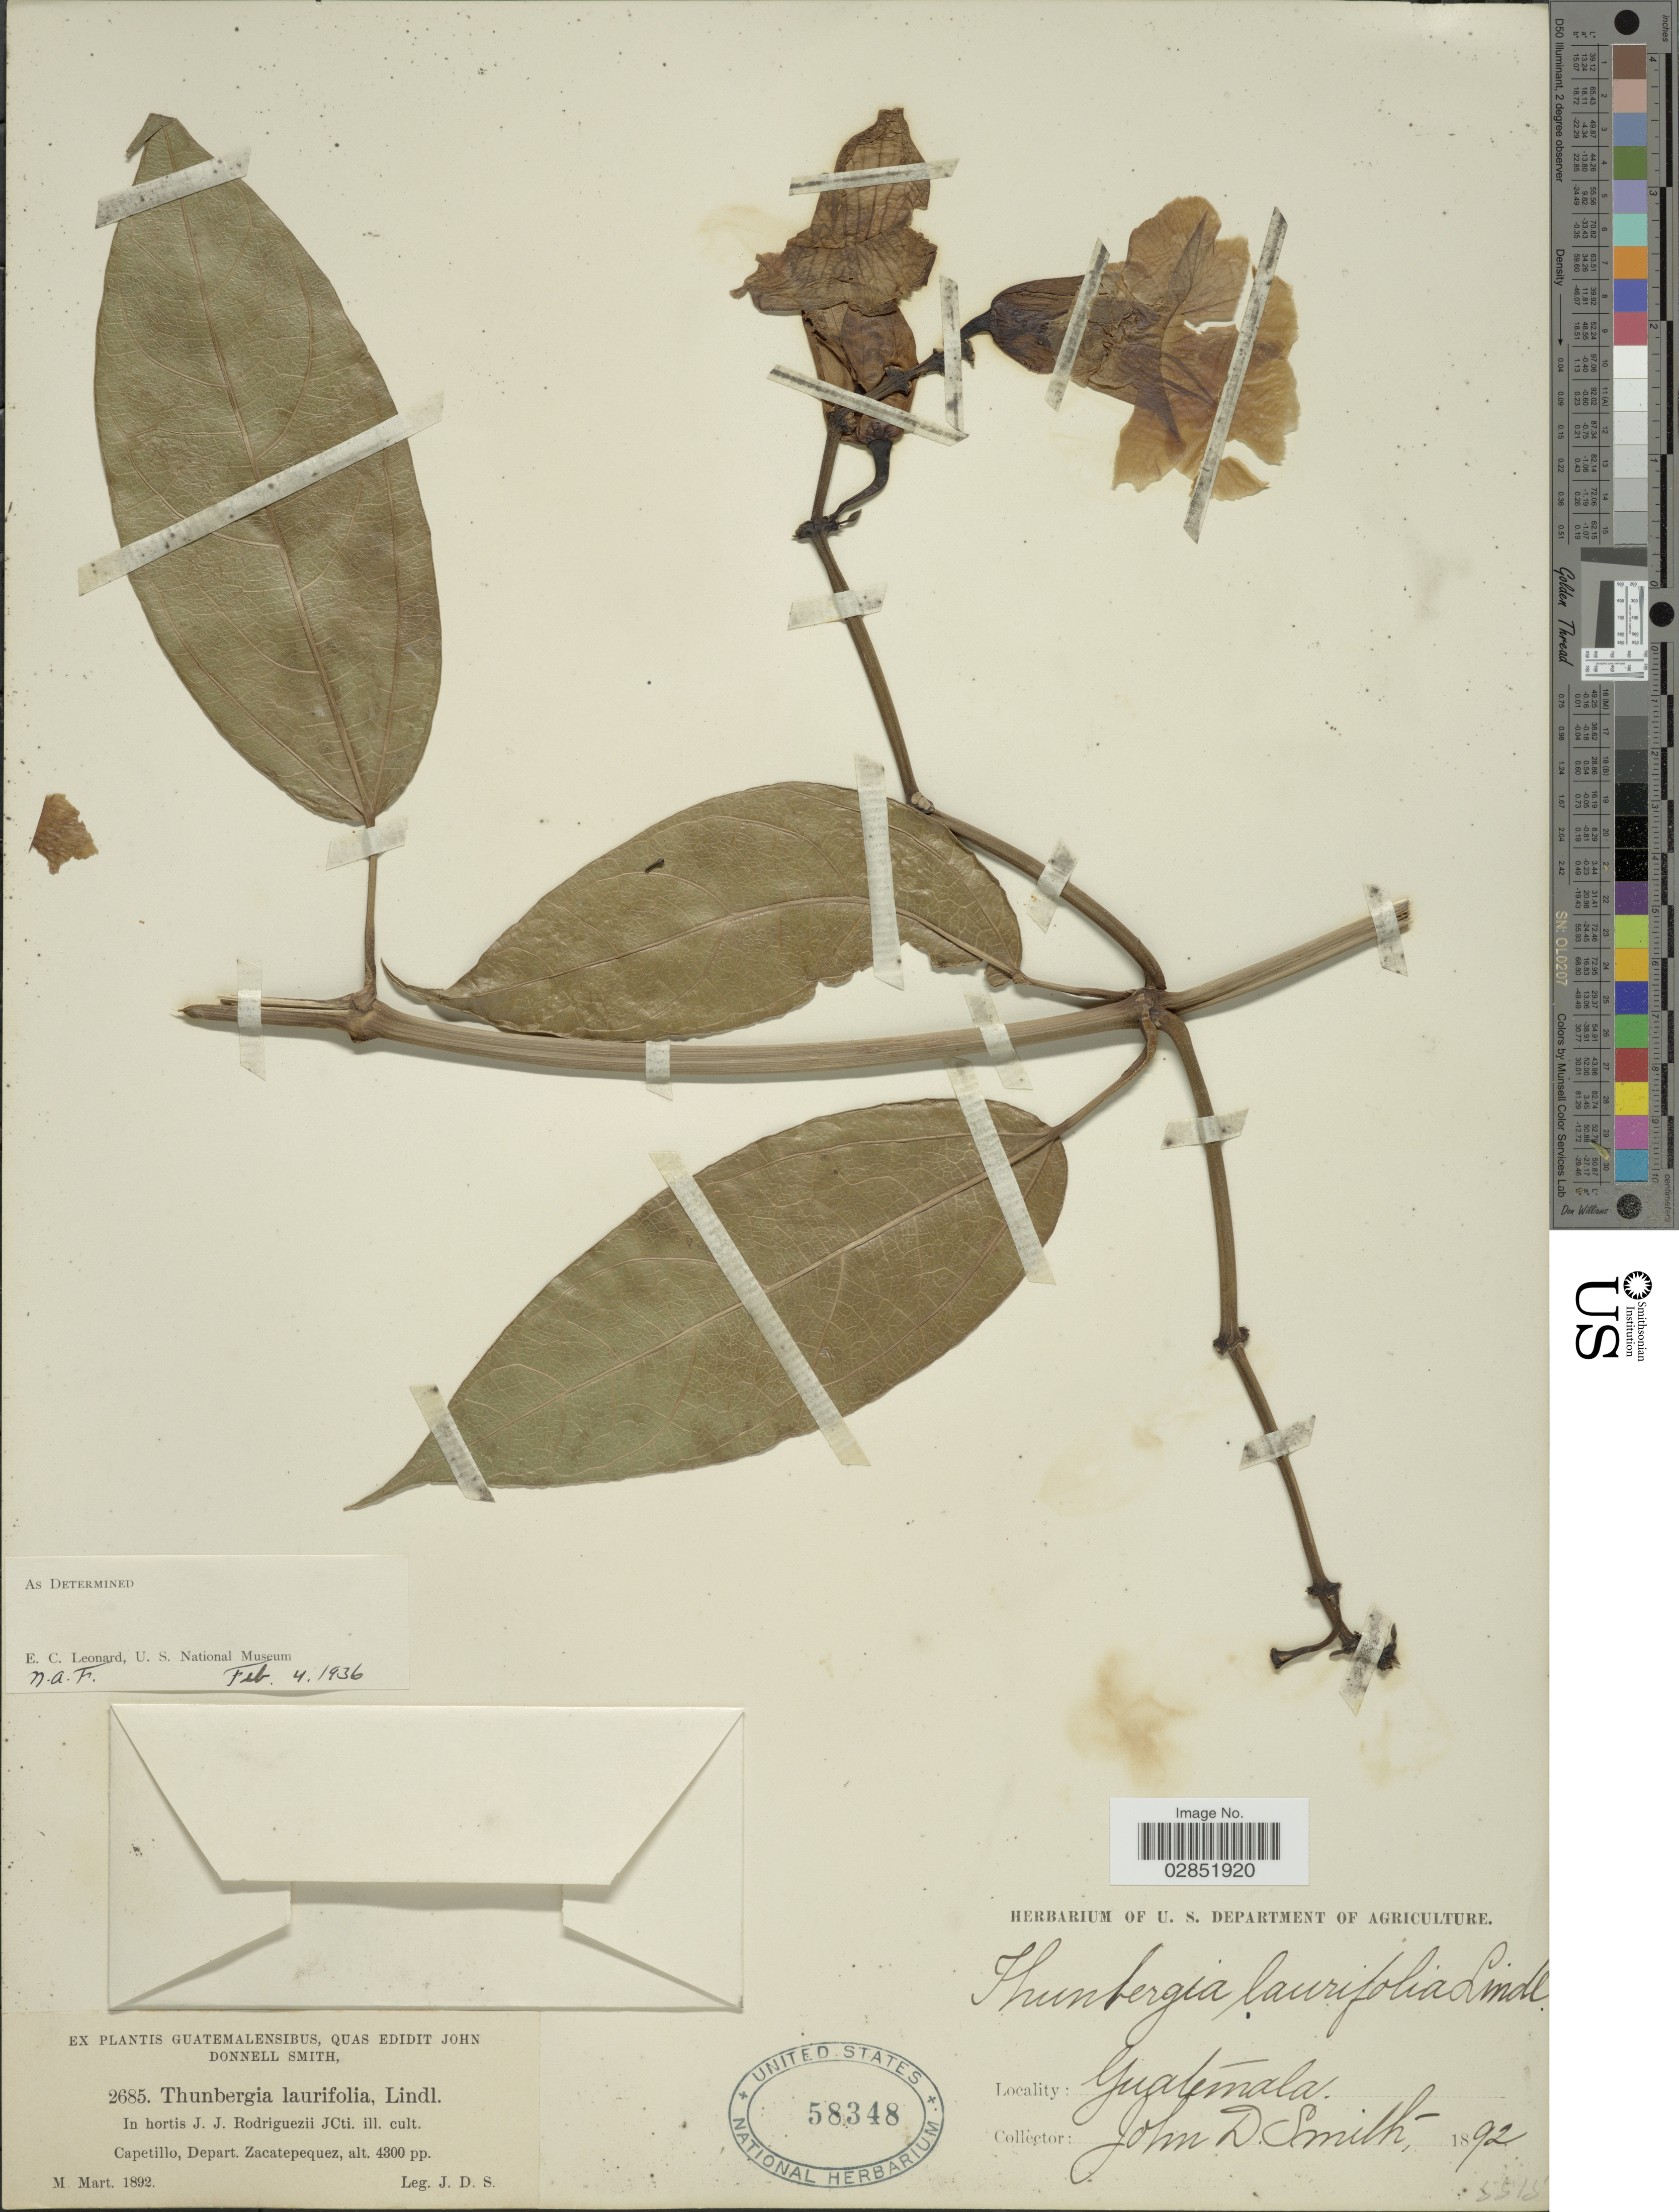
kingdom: Plantae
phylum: Tracheophyta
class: Magnoliopsida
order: Lamiales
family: Acanthaceae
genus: Thunbergia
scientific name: Thunbergia laurifolia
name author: Lindl.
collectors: J. Donnell Smith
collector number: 2685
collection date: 1892-03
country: Guatemala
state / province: Sacatepéquez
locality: Capetillo, Depart. Zacatepequez.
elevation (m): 1311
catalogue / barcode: US 58348